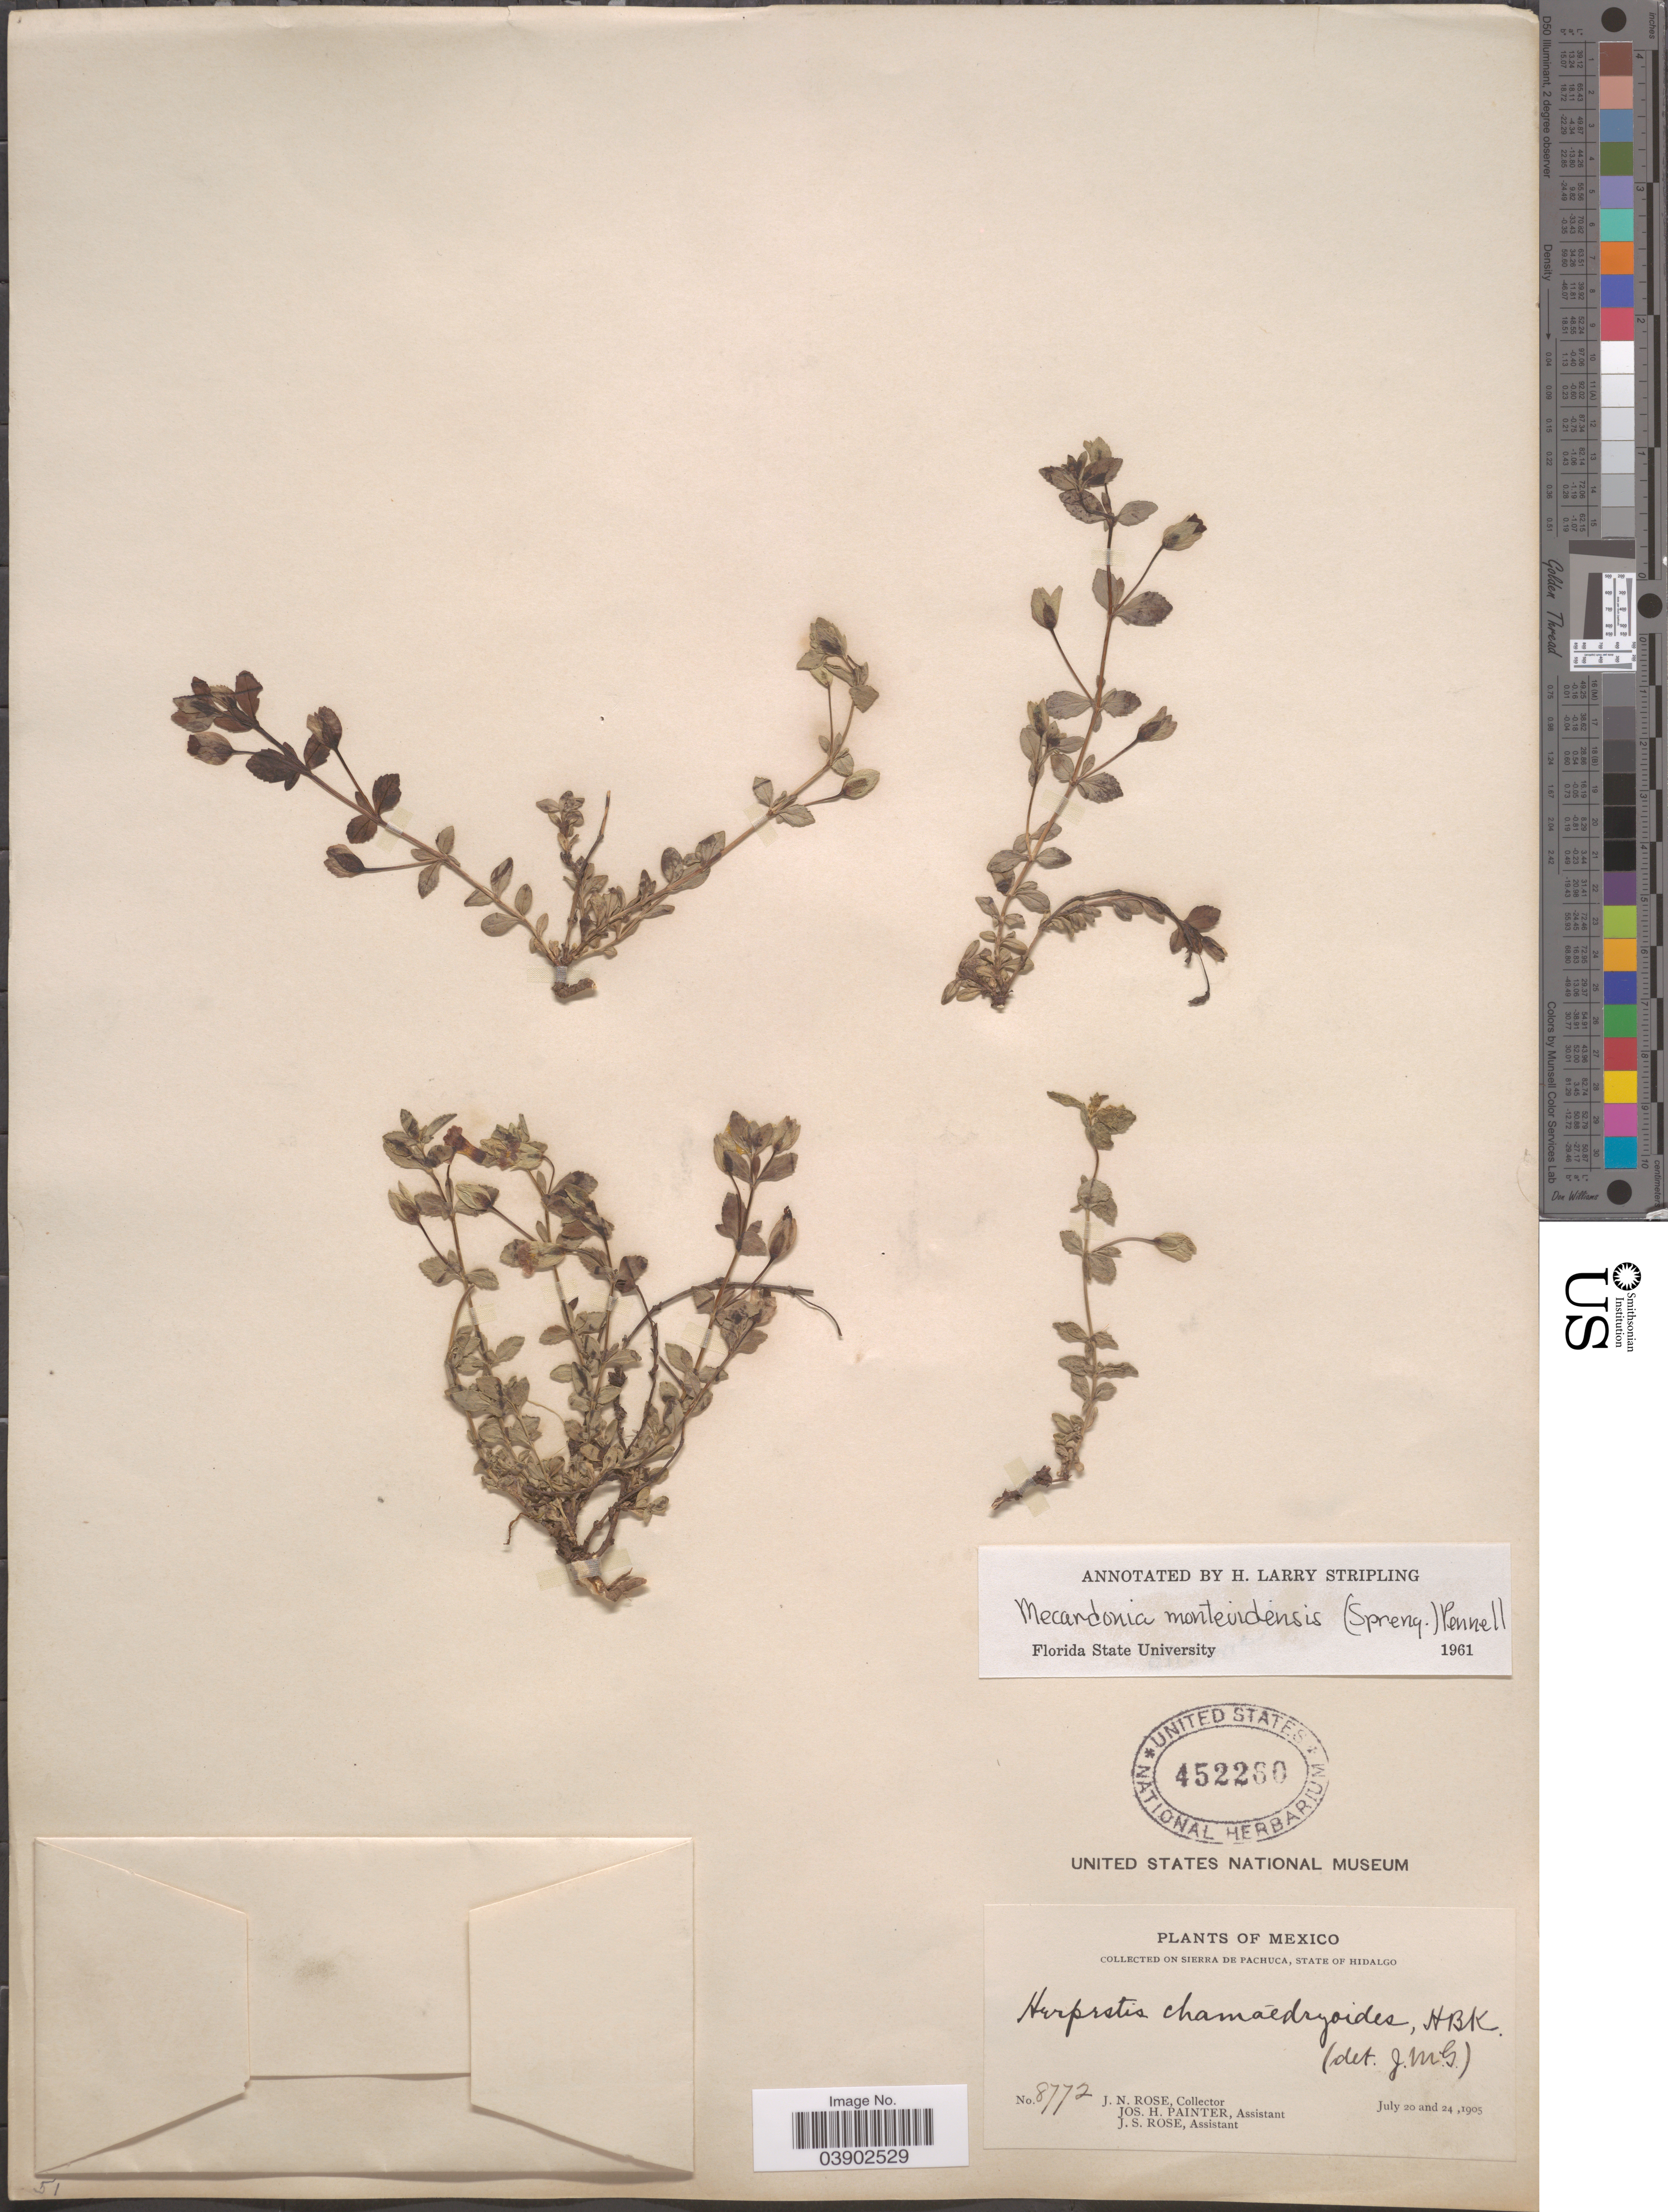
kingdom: Plantae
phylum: Tracheophyta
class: Magnoliopsida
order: Lamiales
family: Plantaginaceae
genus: Mecardonia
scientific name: Mecardonia procumbens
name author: (Mill.) Small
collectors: J. N. Rose, J. H. Painter & J. S. Rose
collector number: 8772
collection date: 1905-07-20/1905-07-24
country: Mexico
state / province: Hidalgo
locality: On Sierra de Pachuca.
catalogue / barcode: US 452280